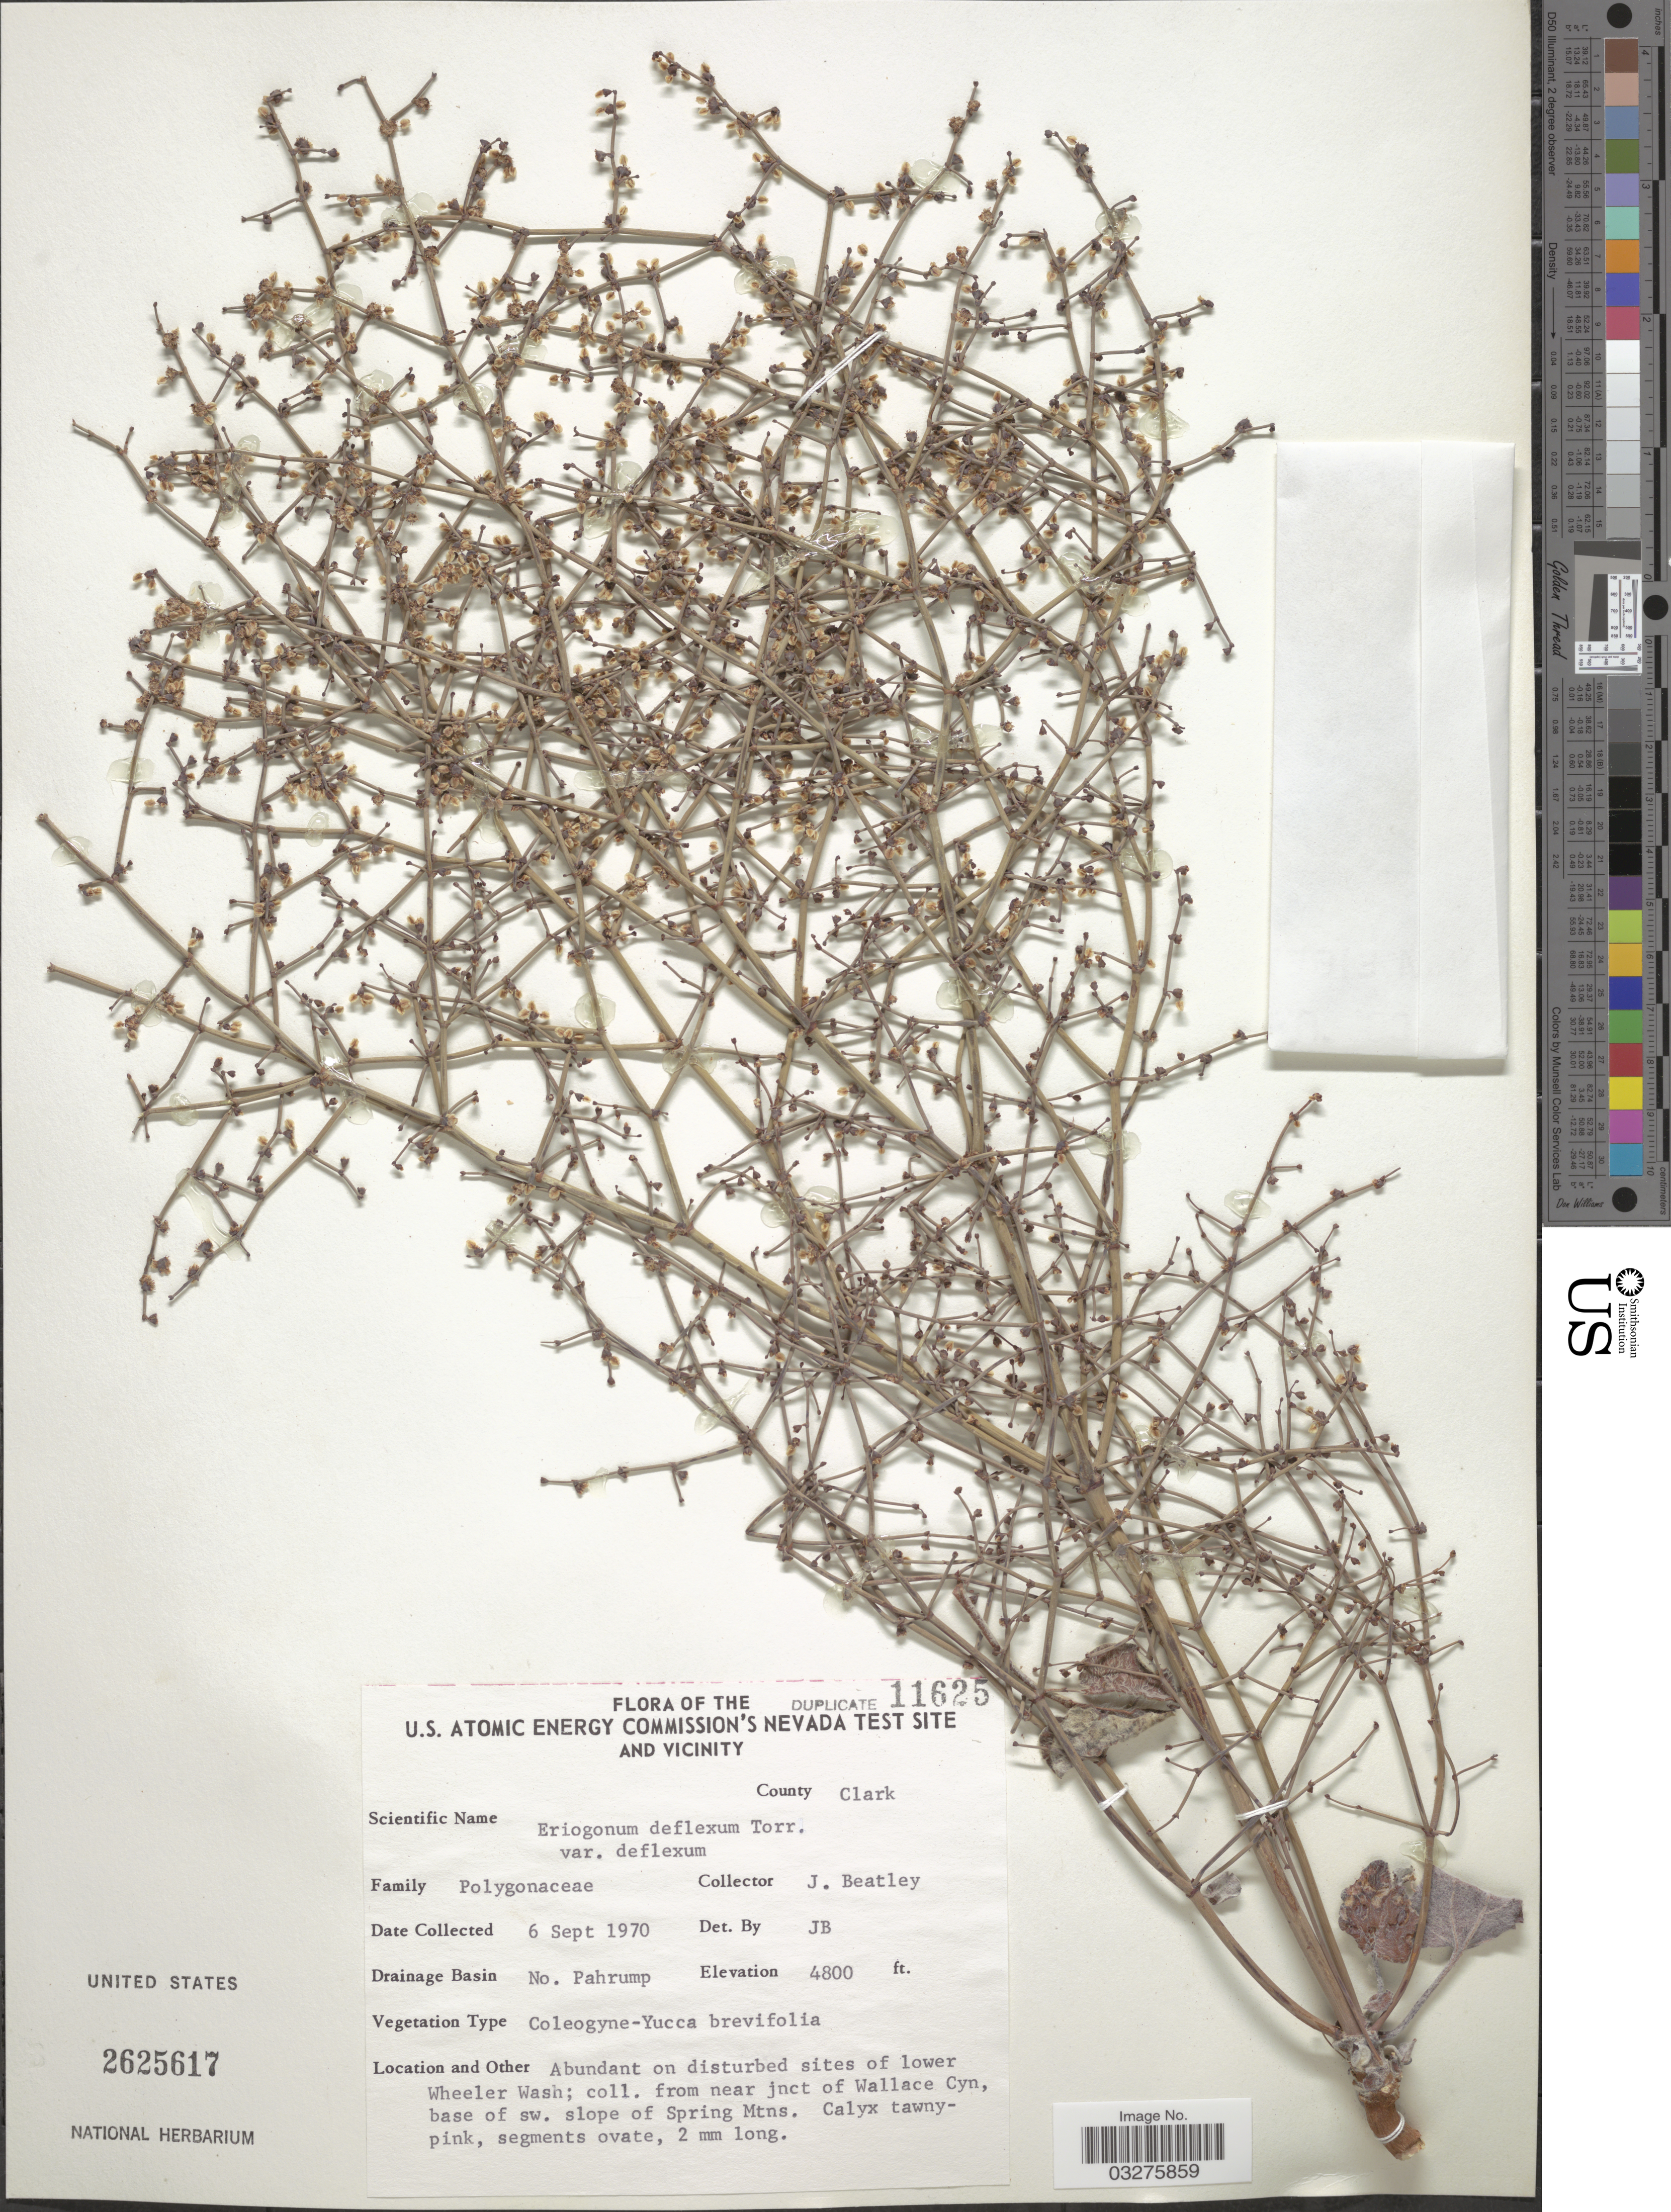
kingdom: Plantae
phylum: Tracheophyta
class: Magnoliopsida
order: Caryophyllales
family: Polygonaceae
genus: Eriogonum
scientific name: Eriogonum deflexum var. deflexum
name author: Torr. in Ives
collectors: J. C. Beatley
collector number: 11625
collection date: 1970-09-06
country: United States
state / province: Nevada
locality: U.S. Atomic Energy Commission's Nevada test site and vicinity. County Clark. Drainage Basin No. Pahrump. Near jnct of Wallace Cyn, base of sw. slope of Spring Mtns.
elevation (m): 1463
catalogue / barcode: US 2625617